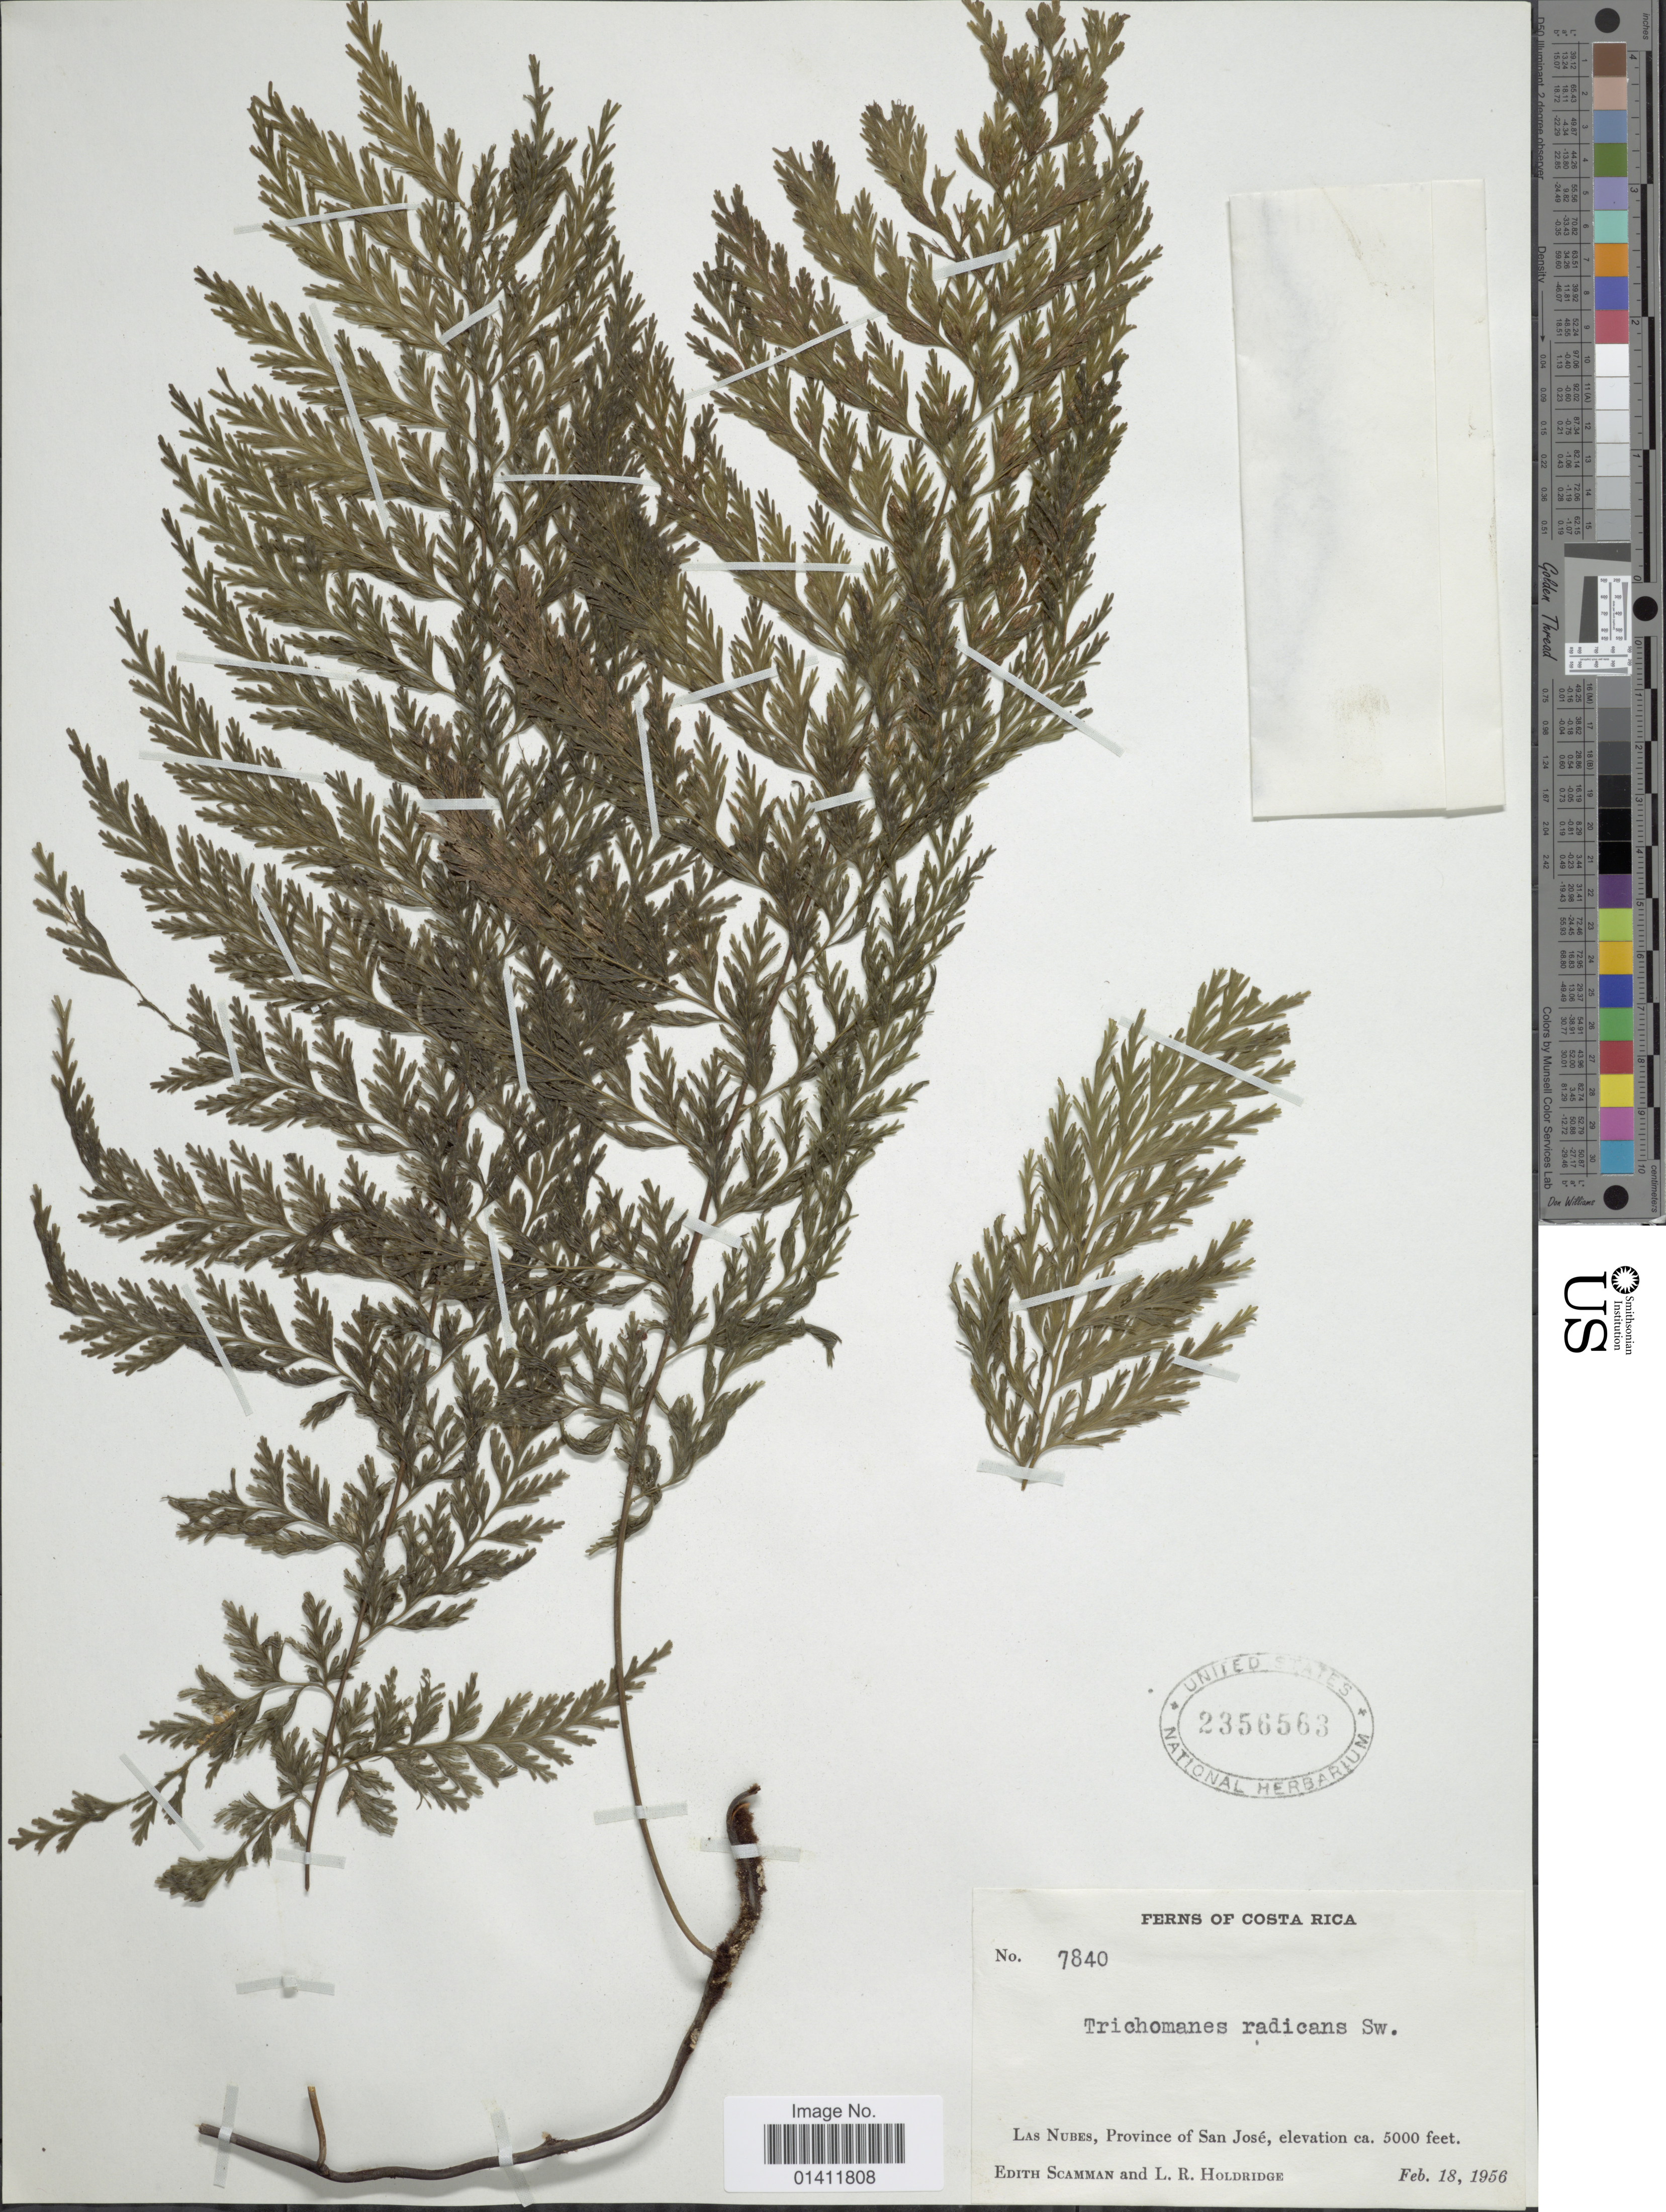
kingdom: Plantae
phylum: Tracheophyta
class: Polypodiopsida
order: Hymenophyllales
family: Hymenophyllaceae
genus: Vandenboschia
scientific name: Vandenboschia radicans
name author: (Sw.) Copel.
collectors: E. Scamman & L. Holdridge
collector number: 7840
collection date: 1956-02-18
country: Costa Rica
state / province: San José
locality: Las Nubes, Province of San Jose.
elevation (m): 1524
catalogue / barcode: US 2356563